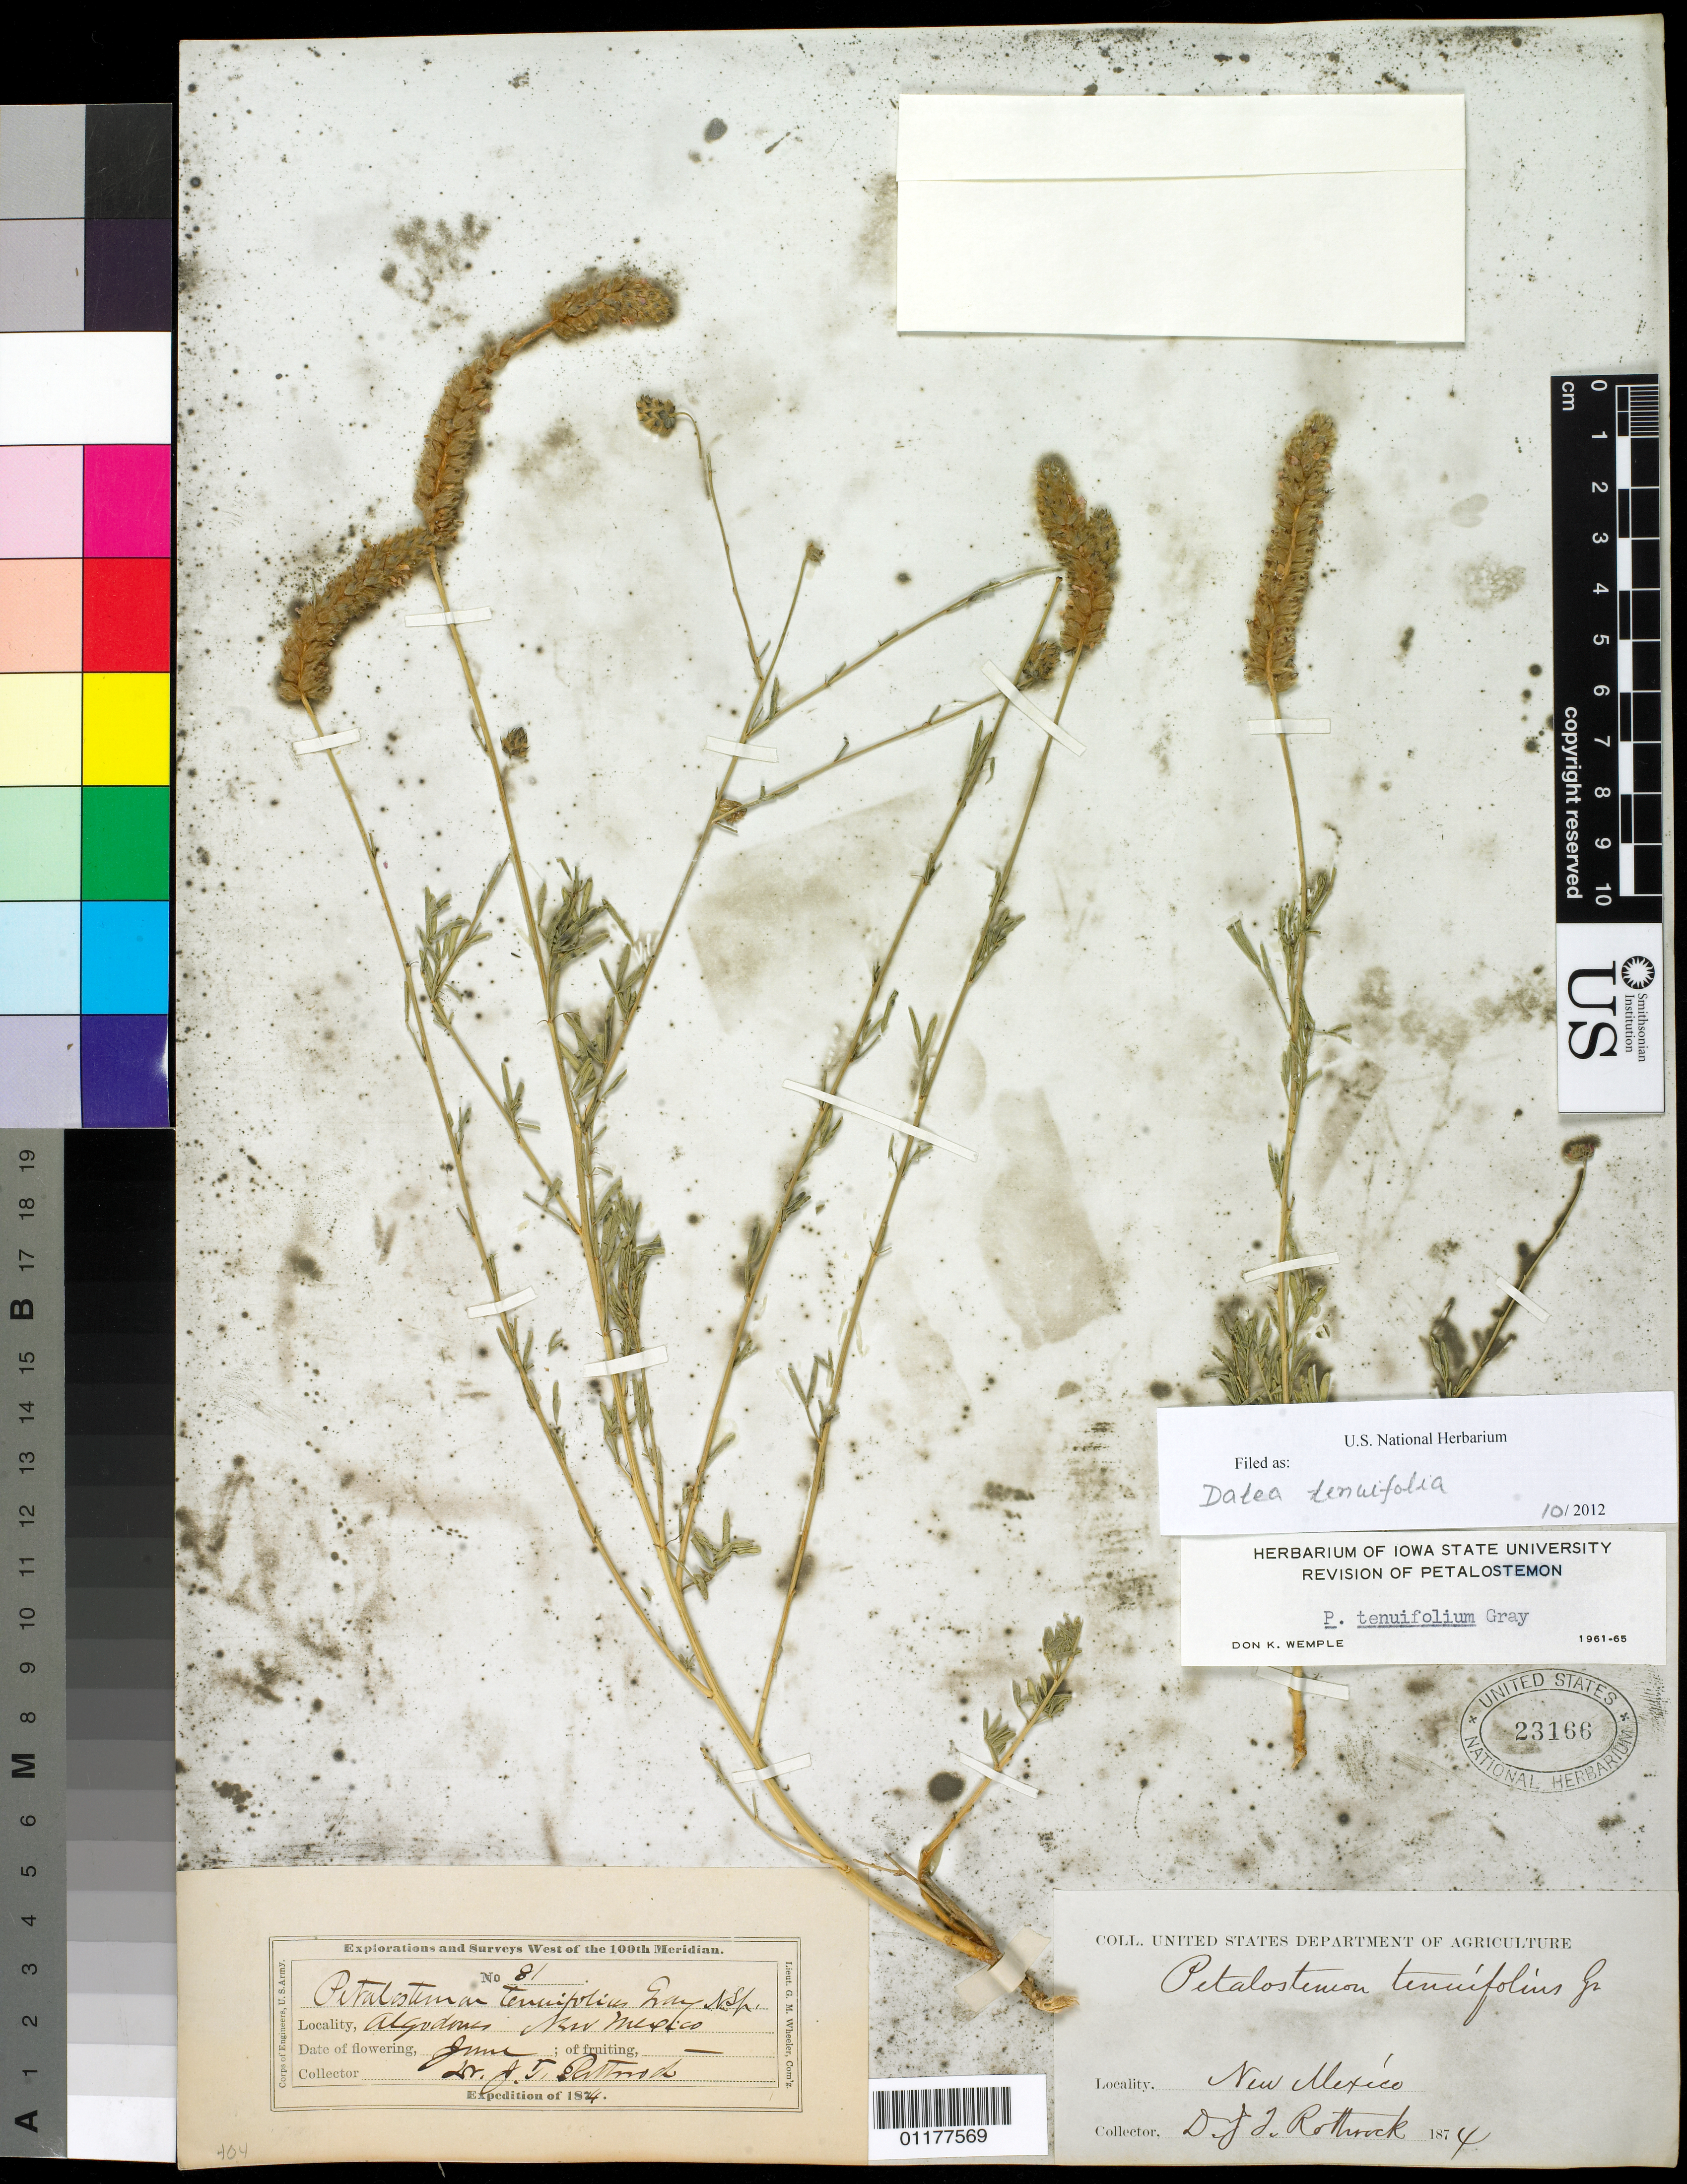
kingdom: Plantae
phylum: Tracheophyta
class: Magnoliopsida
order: Fabales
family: Fabaceae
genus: Dalea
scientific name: Dalea tenuifolia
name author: (A. Gray) Shinners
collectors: J. T. Rothrock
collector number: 81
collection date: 1874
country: United States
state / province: New Mexico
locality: Algodones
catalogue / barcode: US 23166